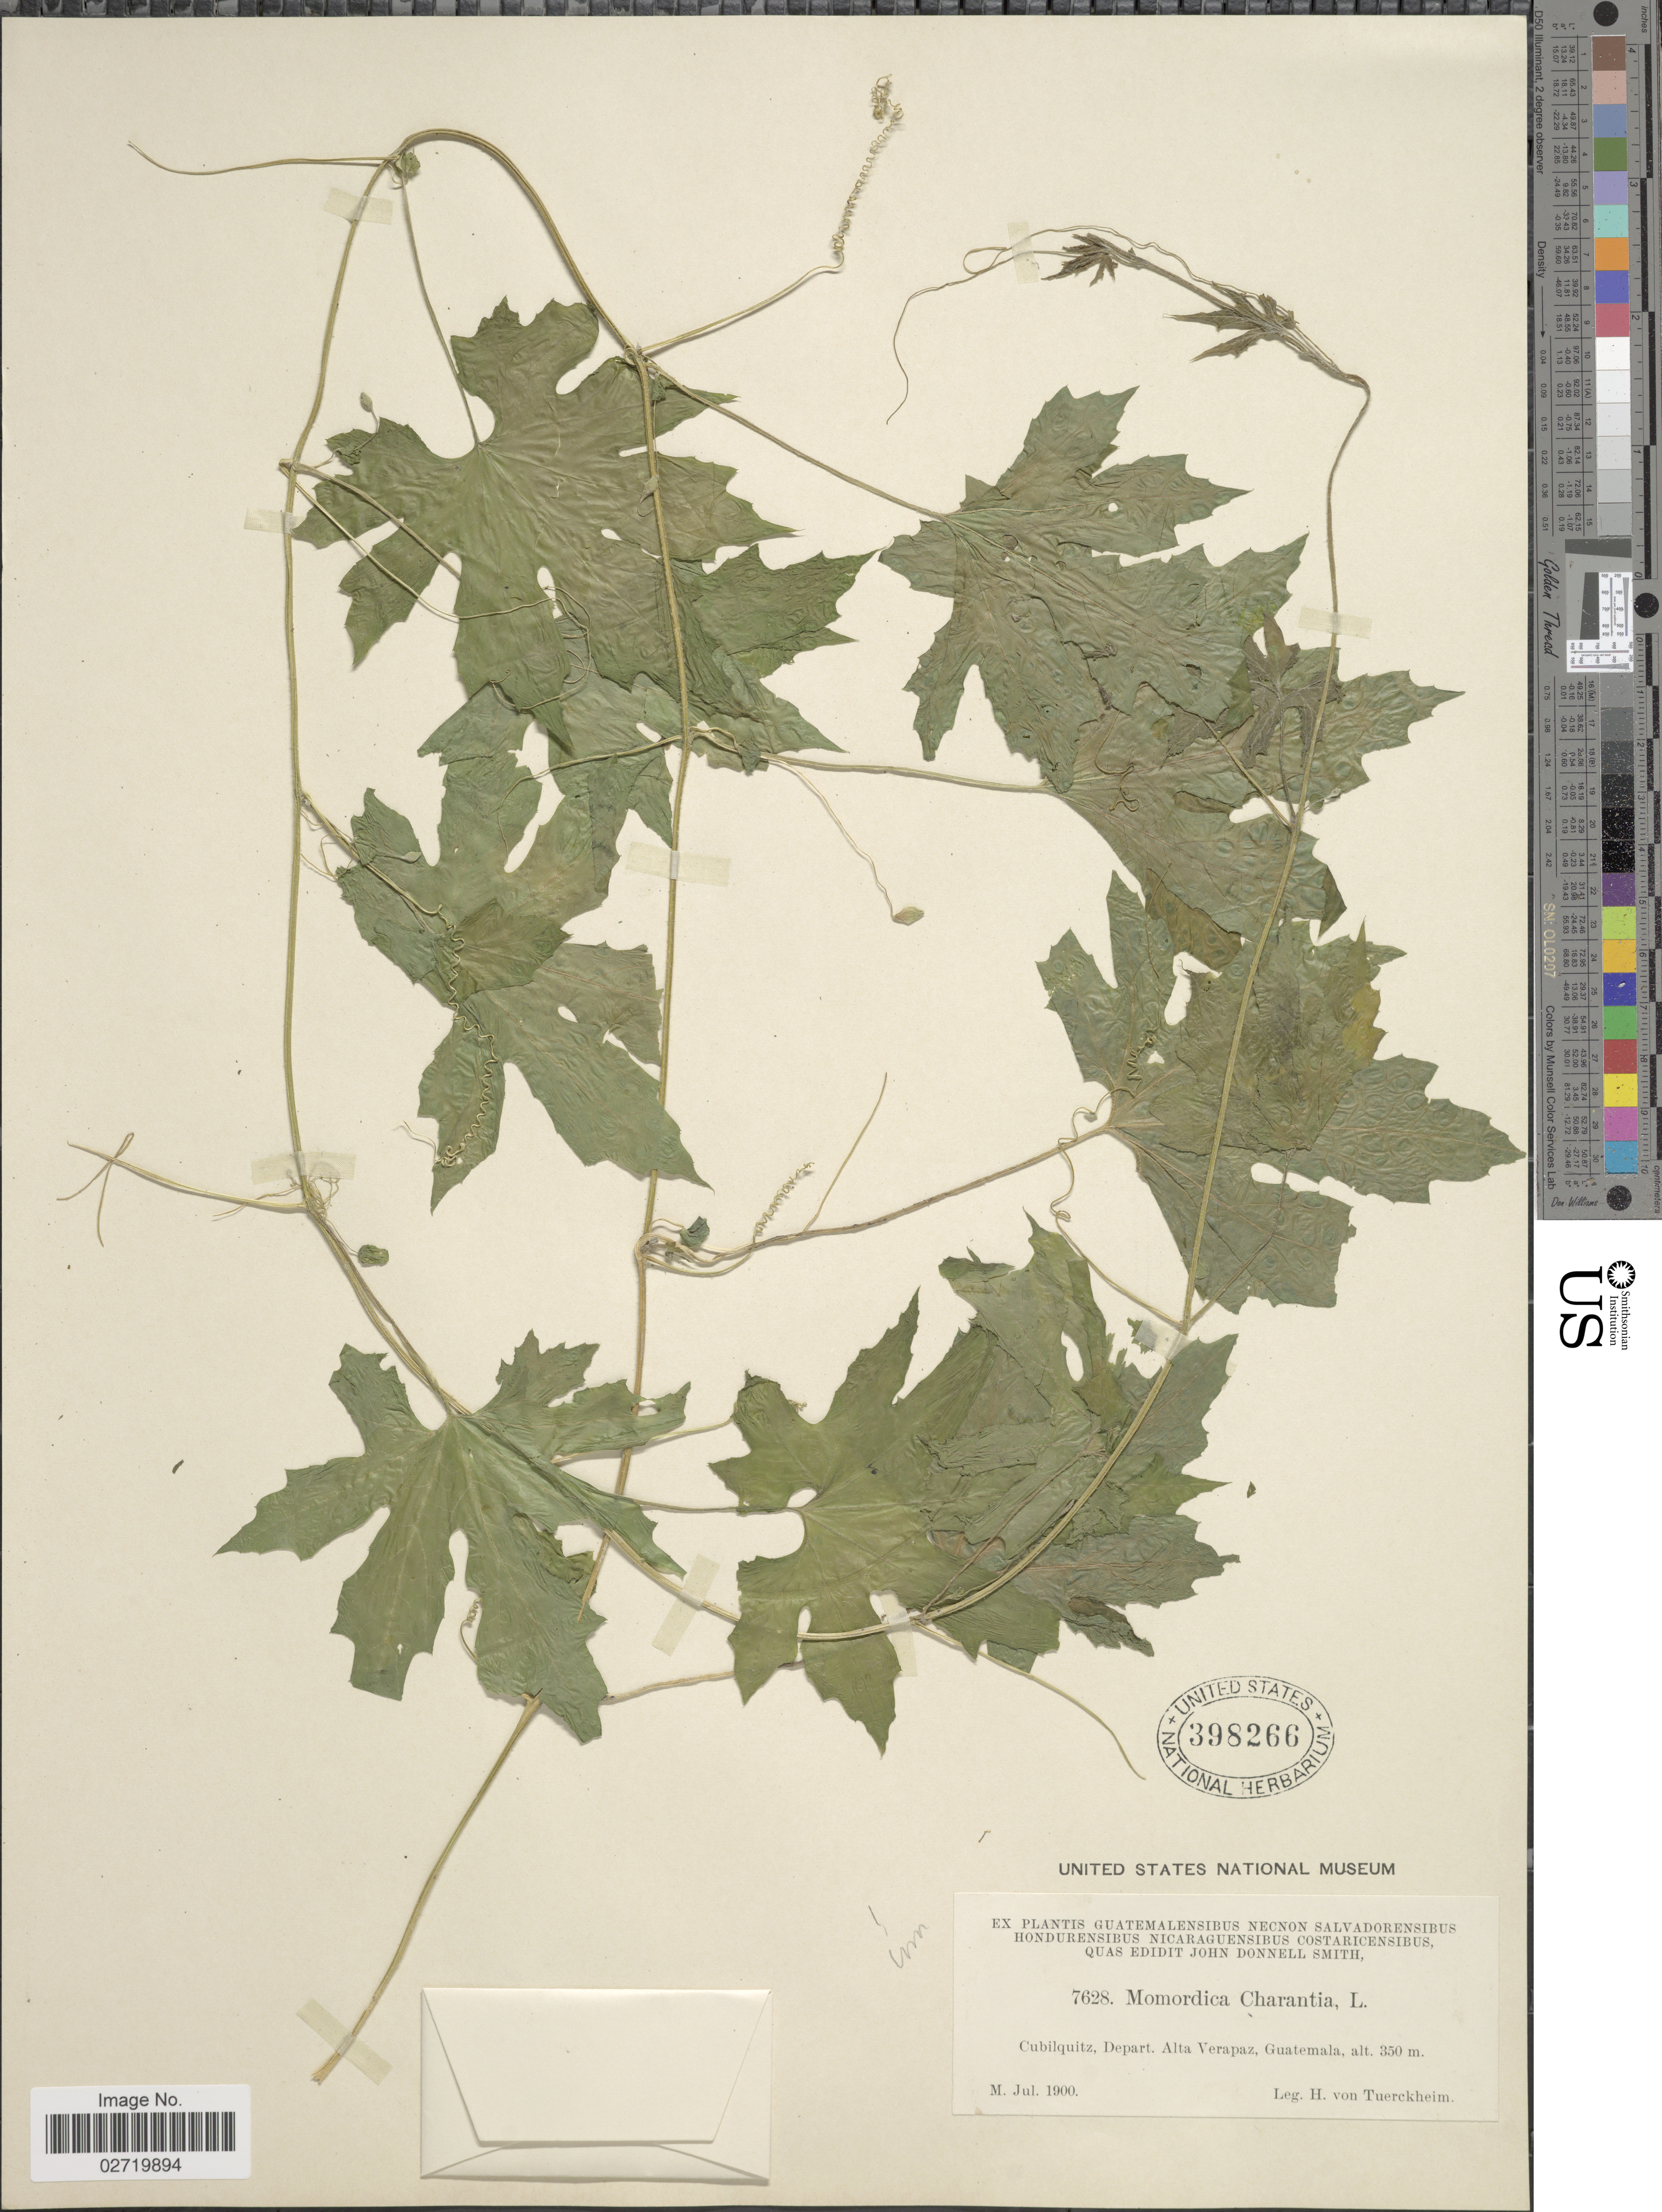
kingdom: Plantae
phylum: Tracheophyta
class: Magnoliopsida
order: Cucurbitales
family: Cucurbitaceae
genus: Momordica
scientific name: Momordica charantia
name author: L.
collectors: H. von Türckheim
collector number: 7628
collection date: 1900-07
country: Guatemala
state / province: Alta Verapaz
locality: Cublquitz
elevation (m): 350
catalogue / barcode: US 398266